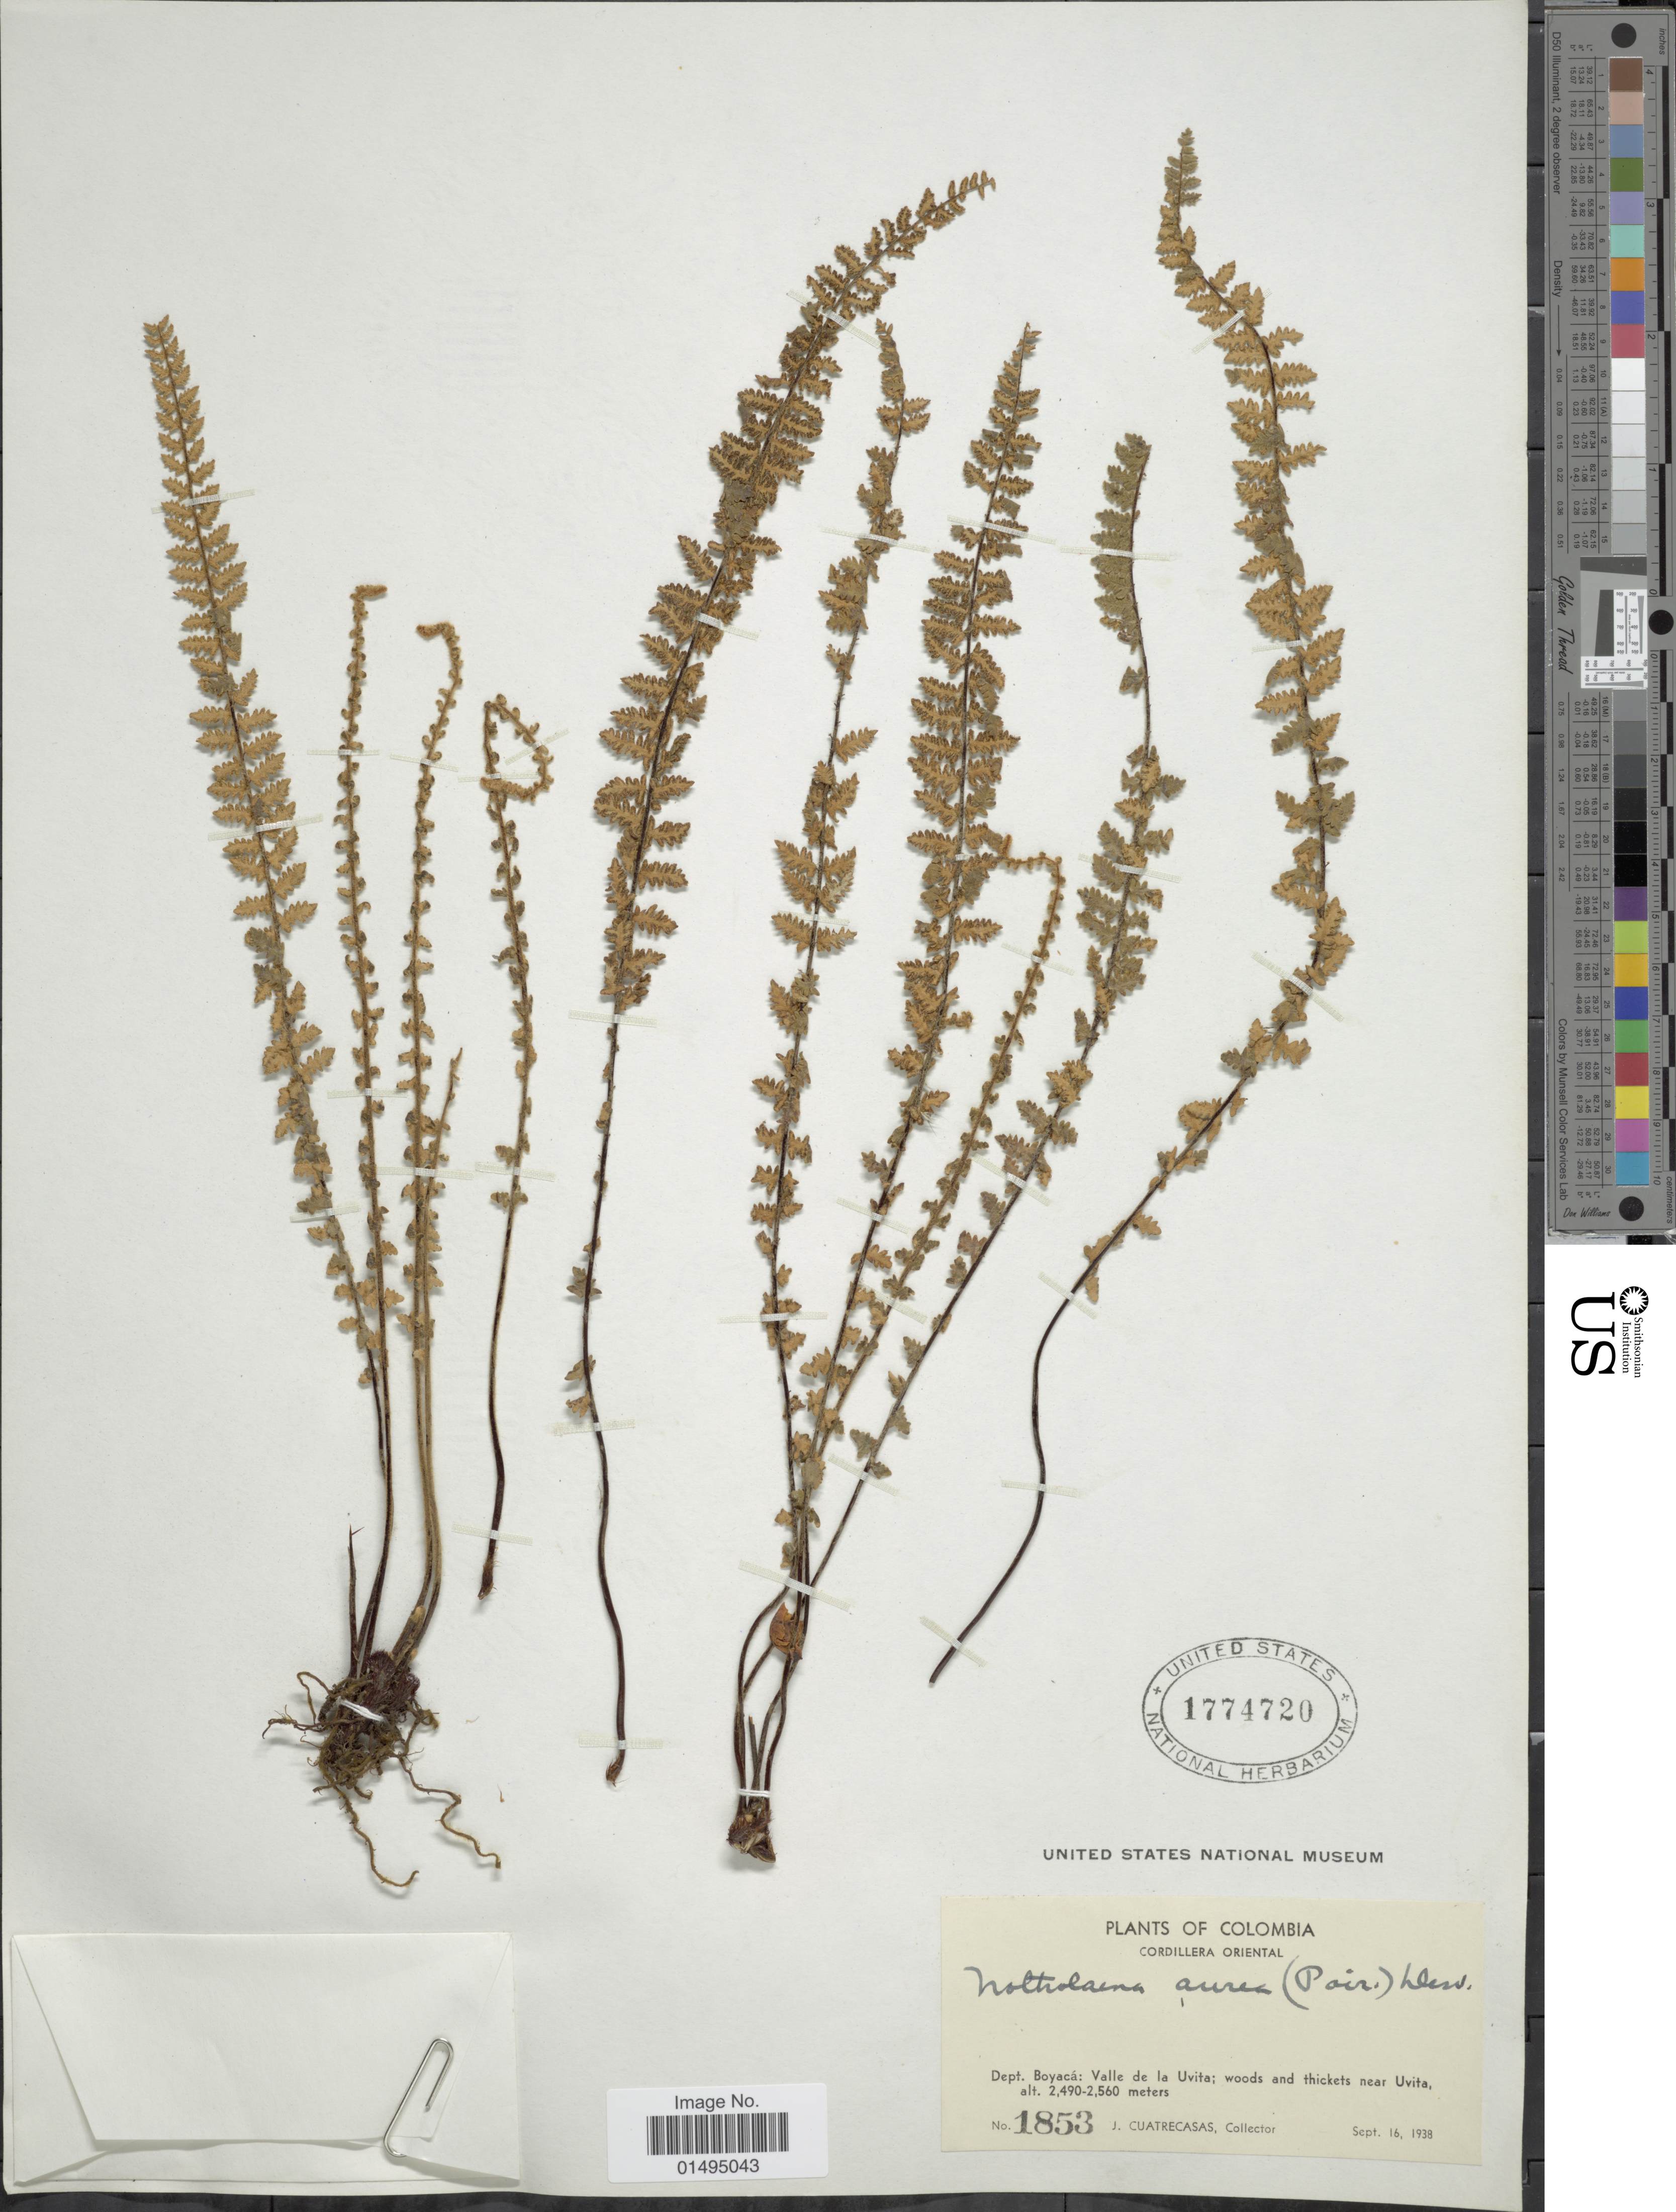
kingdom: Plantae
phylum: Tracheophyta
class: Polypodiopsida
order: Polypodiales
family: Pteridaceae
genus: Myriopteris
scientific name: Myriopteris aurea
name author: (Poir.) Grusz & Windham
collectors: J. Cuatrecasas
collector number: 1853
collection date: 1938-09-16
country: Colombia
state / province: Boyacá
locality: Cordillera Oriental, Dept. Boyaca: Valle de la Uvita: woods and thickets near Uvita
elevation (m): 2490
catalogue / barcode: US 1774720